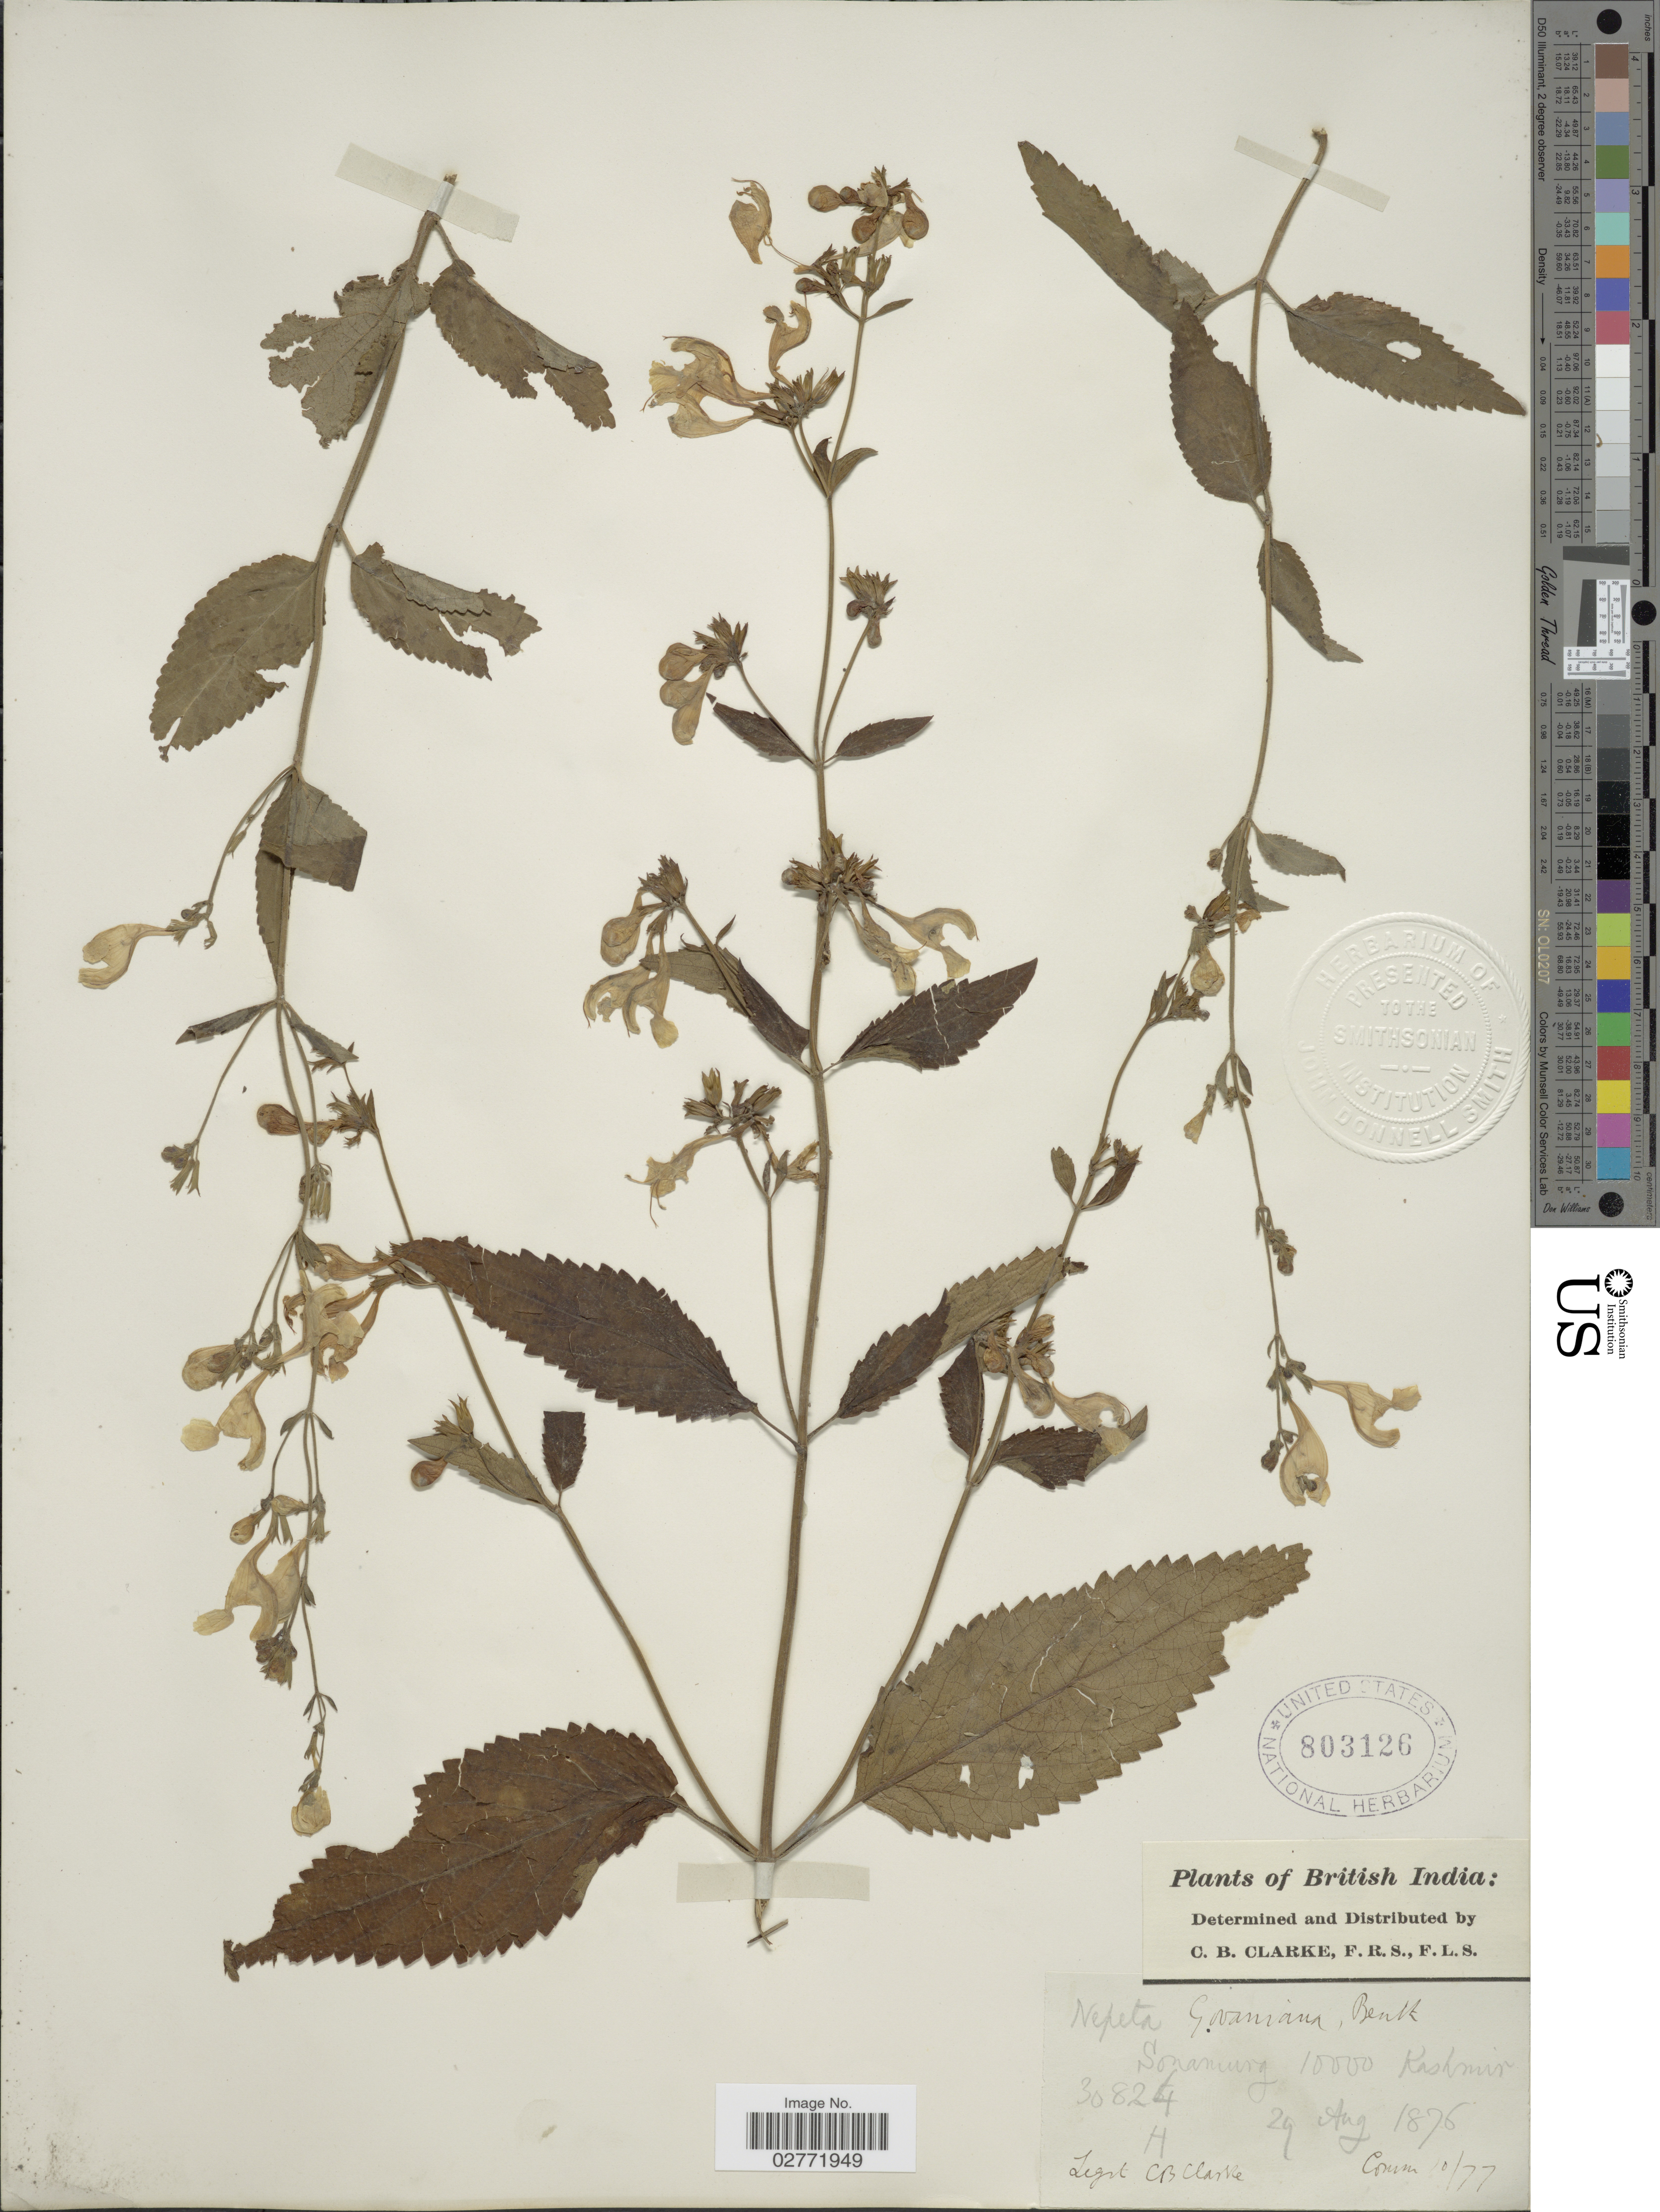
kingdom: Plantae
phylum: Tracheophyta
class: Magnoliopsida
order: Lamiales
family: Lamiaceae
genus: Nepeta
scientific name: Nepeta govaniana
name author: (Wall. ex Benth.) Benth.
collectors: C. B. Clarke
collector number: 30824H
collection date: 1876-08-29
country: India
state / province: Jammu and Kashmir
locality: British India, Sonamurg, Kashmir.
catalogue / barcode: US 803126